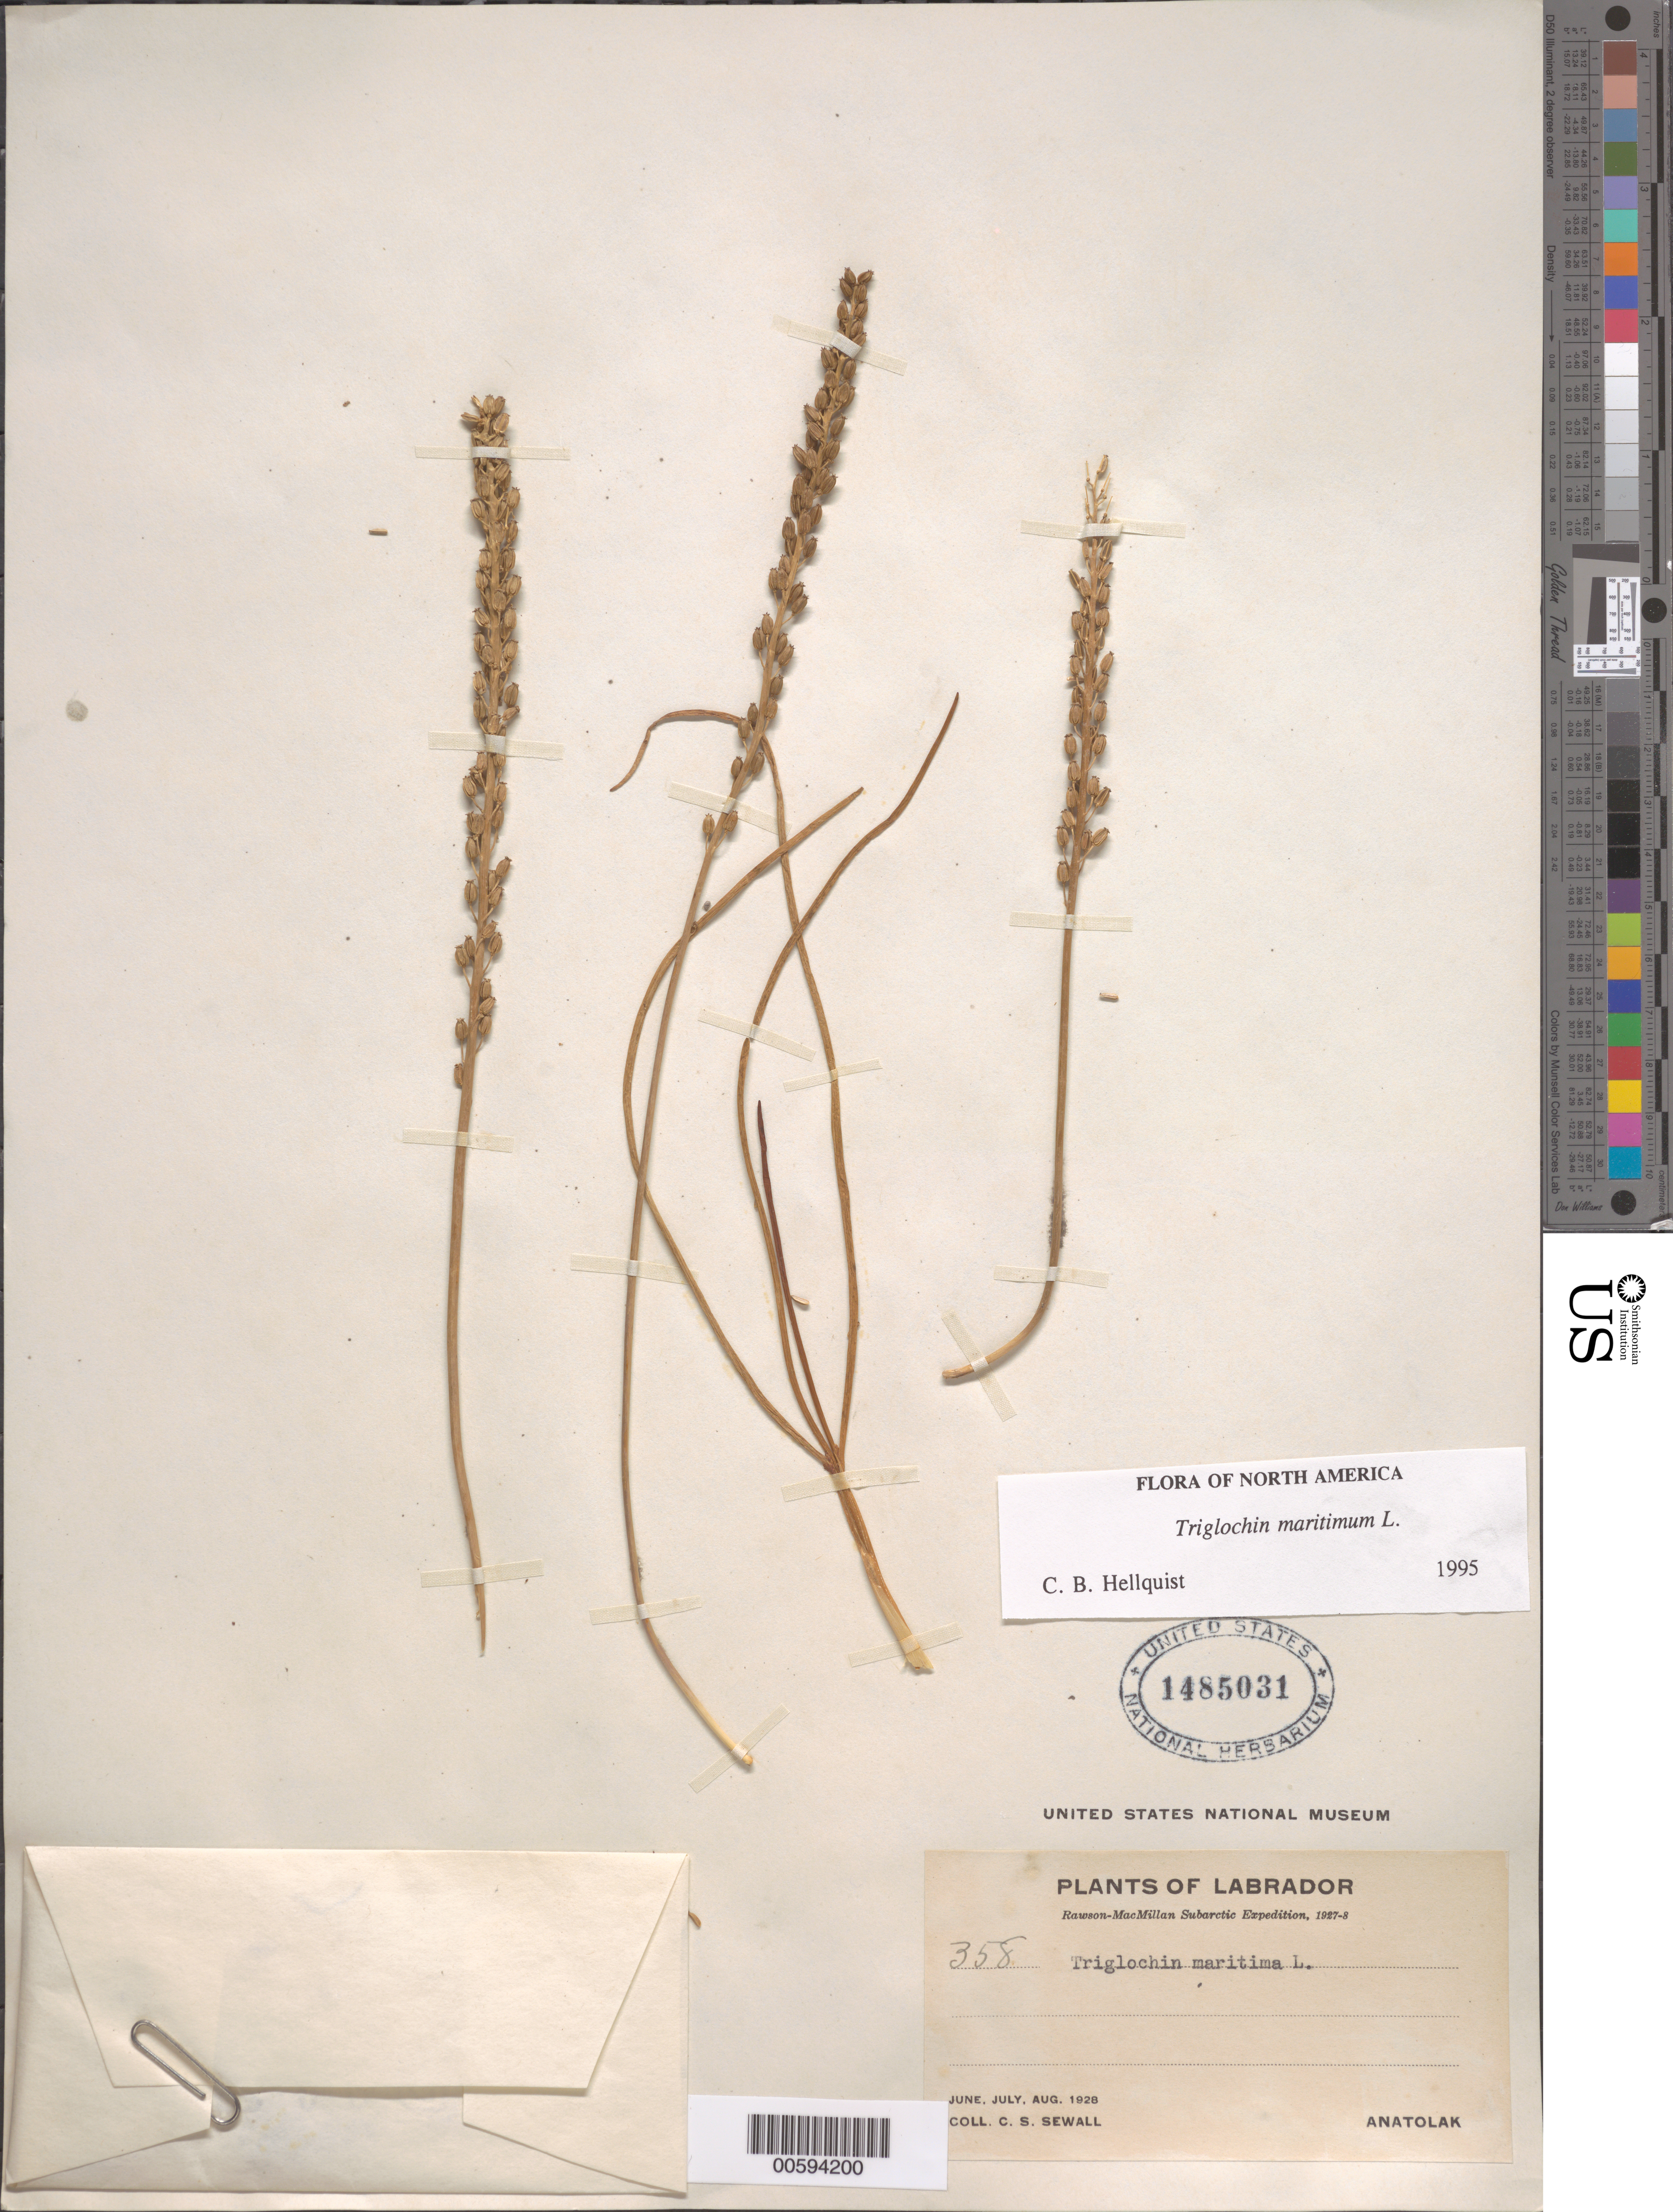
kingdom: Plantae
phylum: Tracheophyta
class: Liliopsida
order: Alismatales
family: Juncaginaceae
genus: Triglochin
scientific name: Triglochin maritima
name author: L.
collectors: C. Sewall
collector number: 358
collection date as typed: Jun 1928 to -- Aug 1928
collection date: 1928-06/1928-08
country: Canada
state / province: Newfoundland and Labrador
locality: Labrador, Anatolak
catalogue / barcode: US 1485031